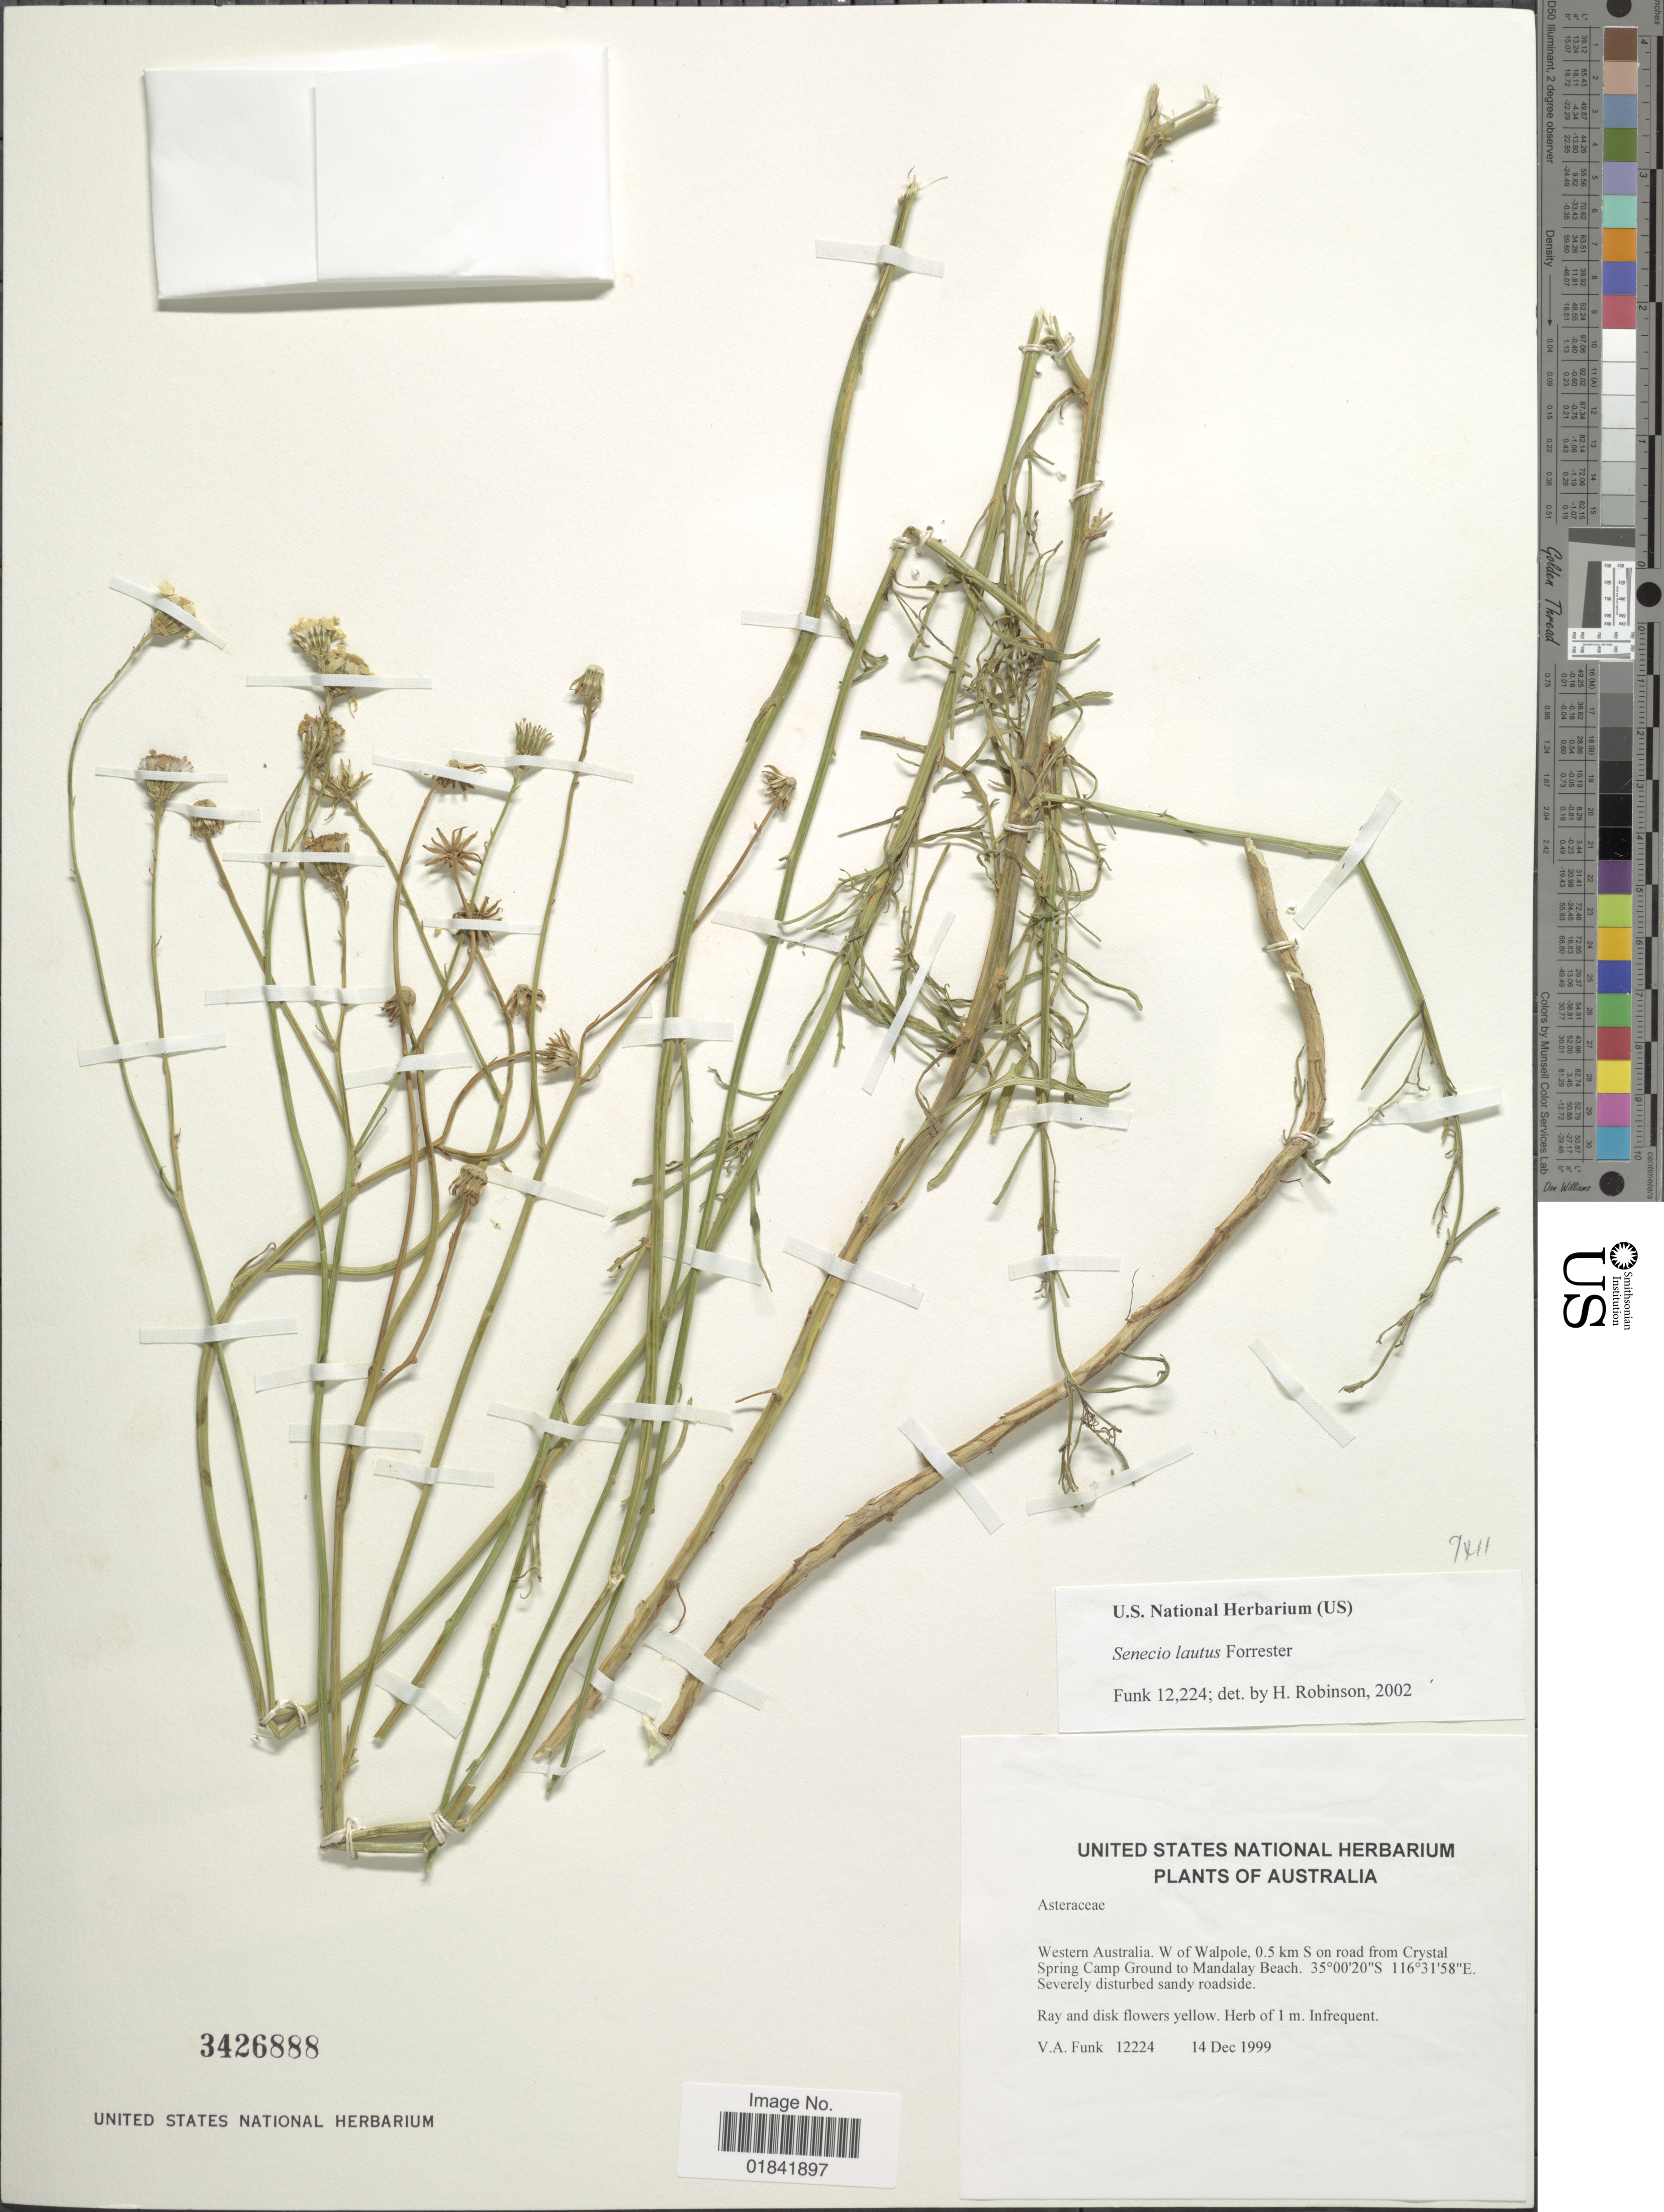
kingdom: Plantae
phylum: Tracheophyta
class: Magnoliopsida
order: Asterales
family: Asteraceae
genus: Senecio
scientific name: Senecio lautus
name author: Sol. ex G. Forst.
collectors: V. Funk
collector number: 12224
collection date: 1999-12-14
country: Australia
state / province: Western Australia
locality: W of Walpole, 0.5 km S on road from Crystal Spring Camp Ground to Mandalay Beach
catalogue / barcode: US 3426888